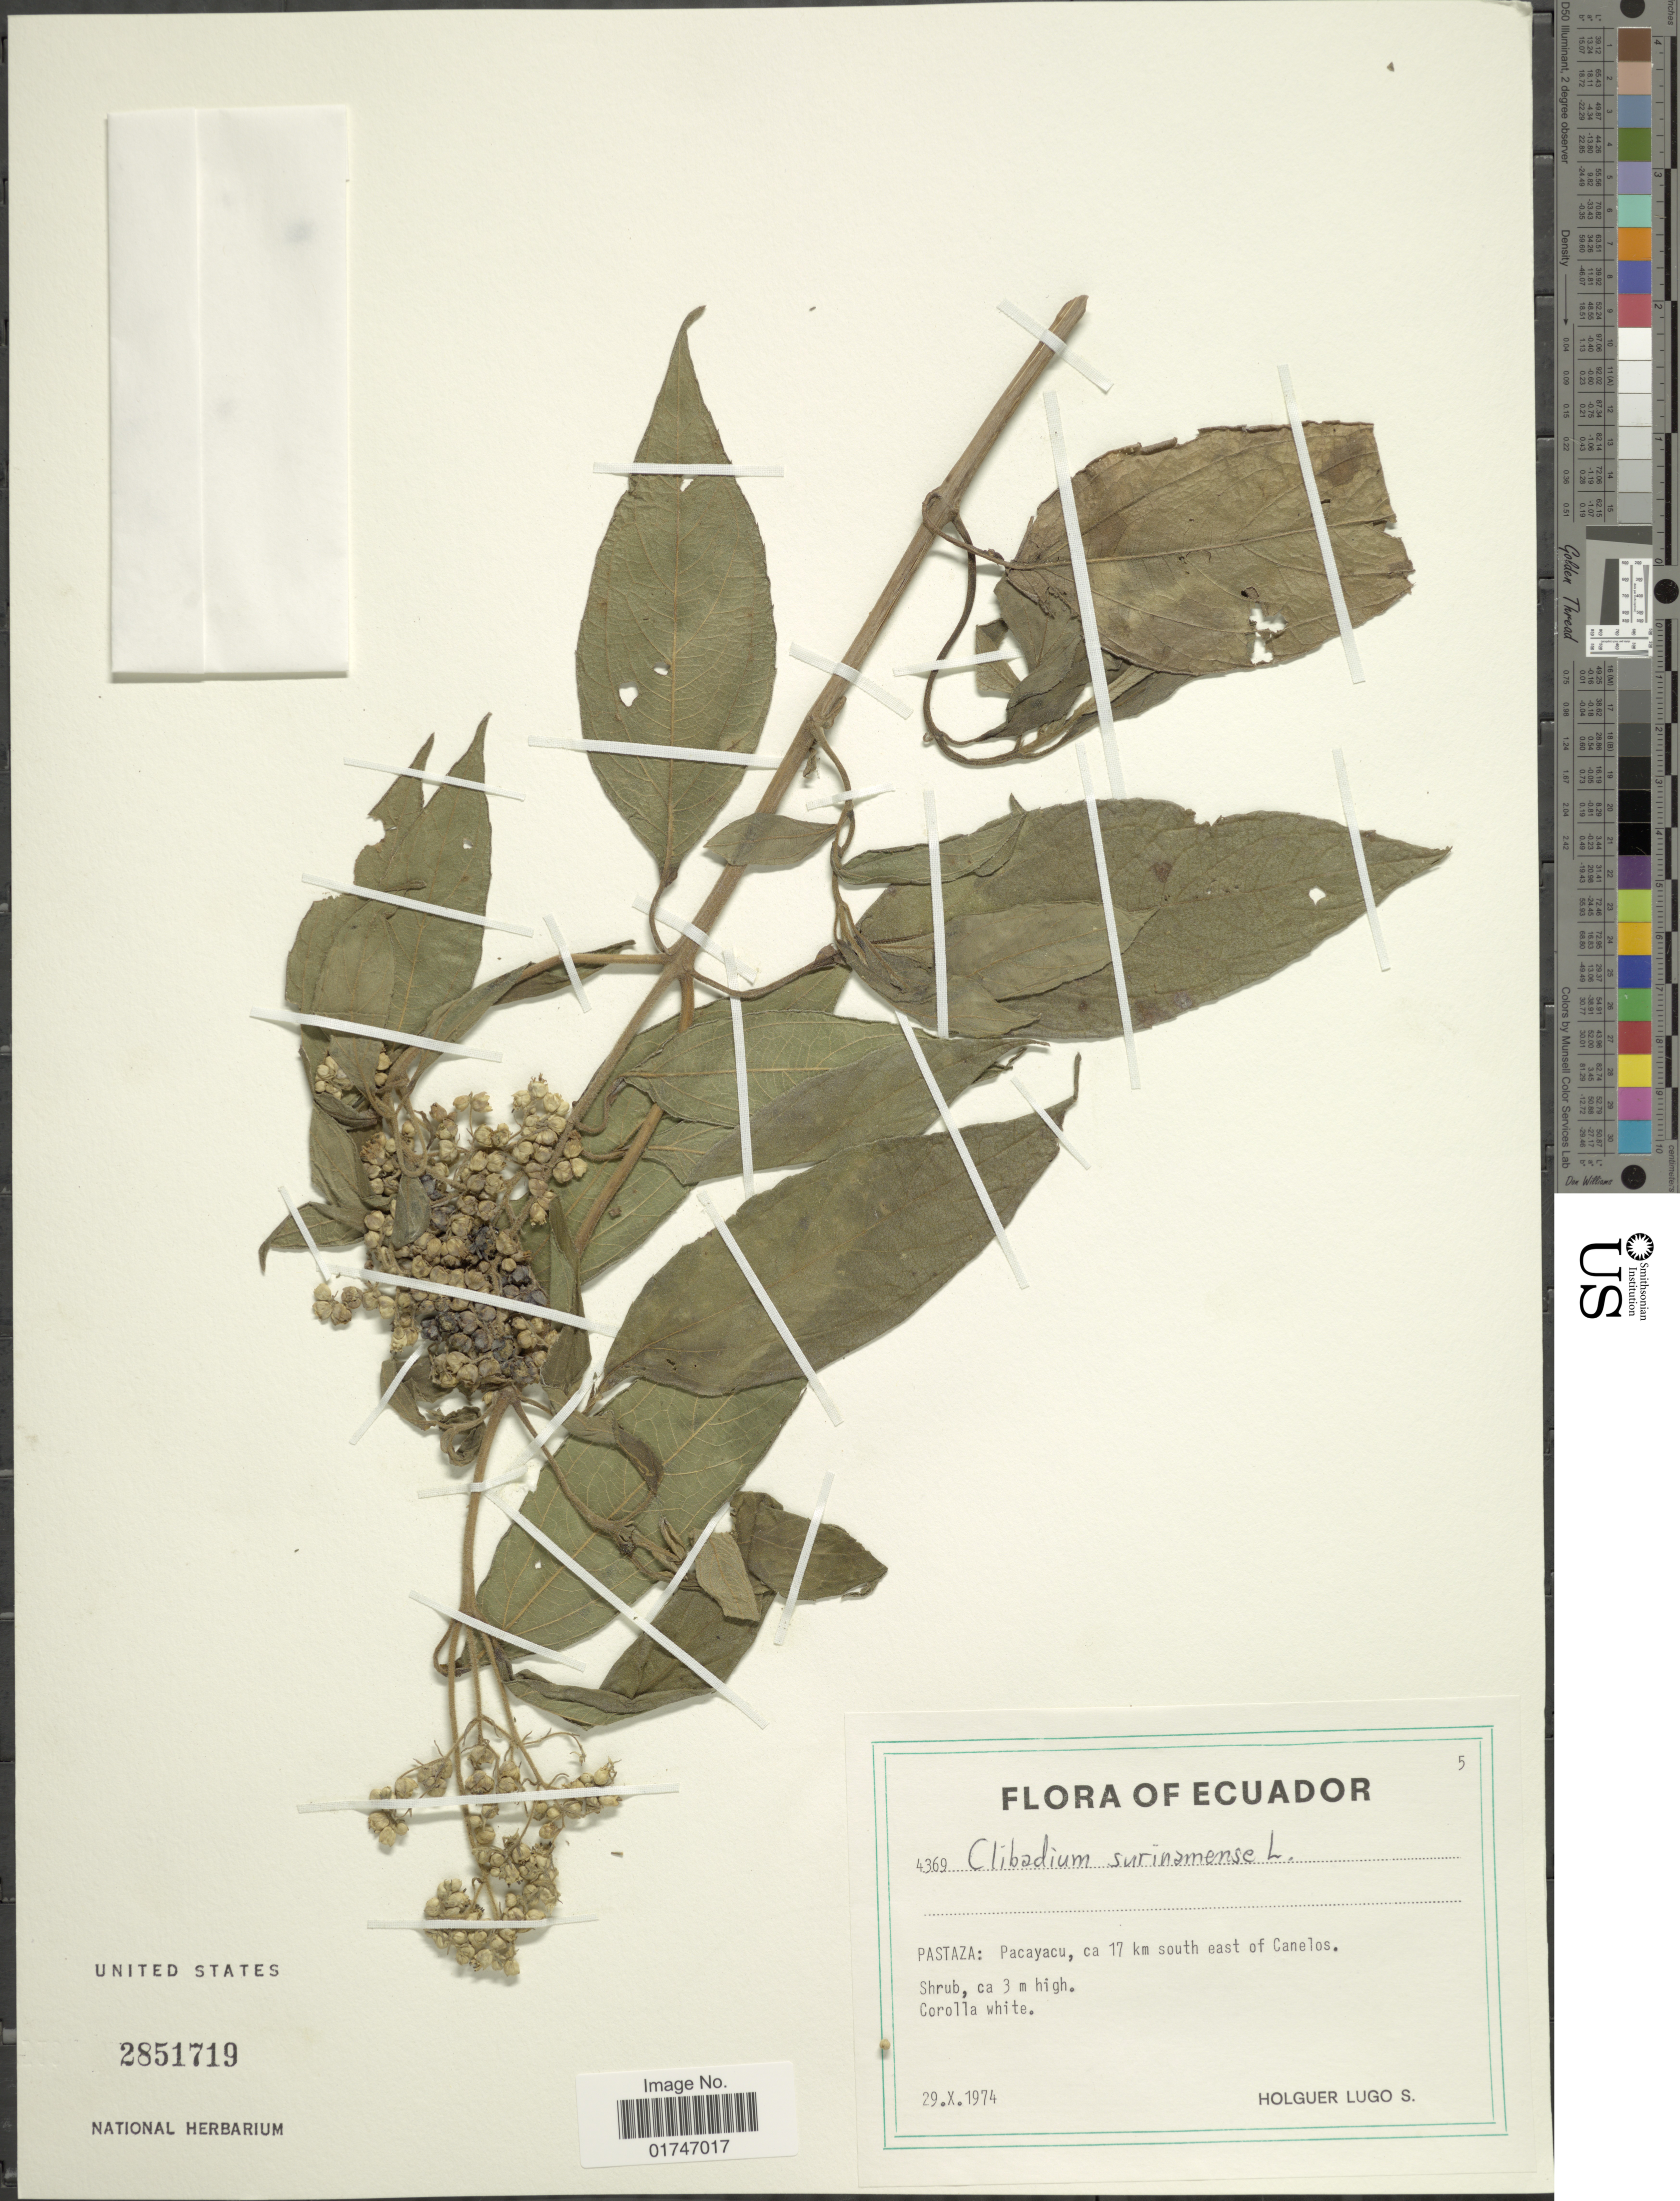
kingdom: Plantae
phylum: Tracheophyta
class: Magnoliopsida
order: Asterales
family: Asteraceae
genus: Clibadium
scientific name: Clibadium surinamense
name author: L.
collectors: H. Lugo S.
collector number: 4369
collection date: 1974-10-29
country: Ecuador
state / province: Pastaza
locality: Pastaza: Pacayacu, ca 17 km south east of Canelos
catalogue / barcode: US 2851719